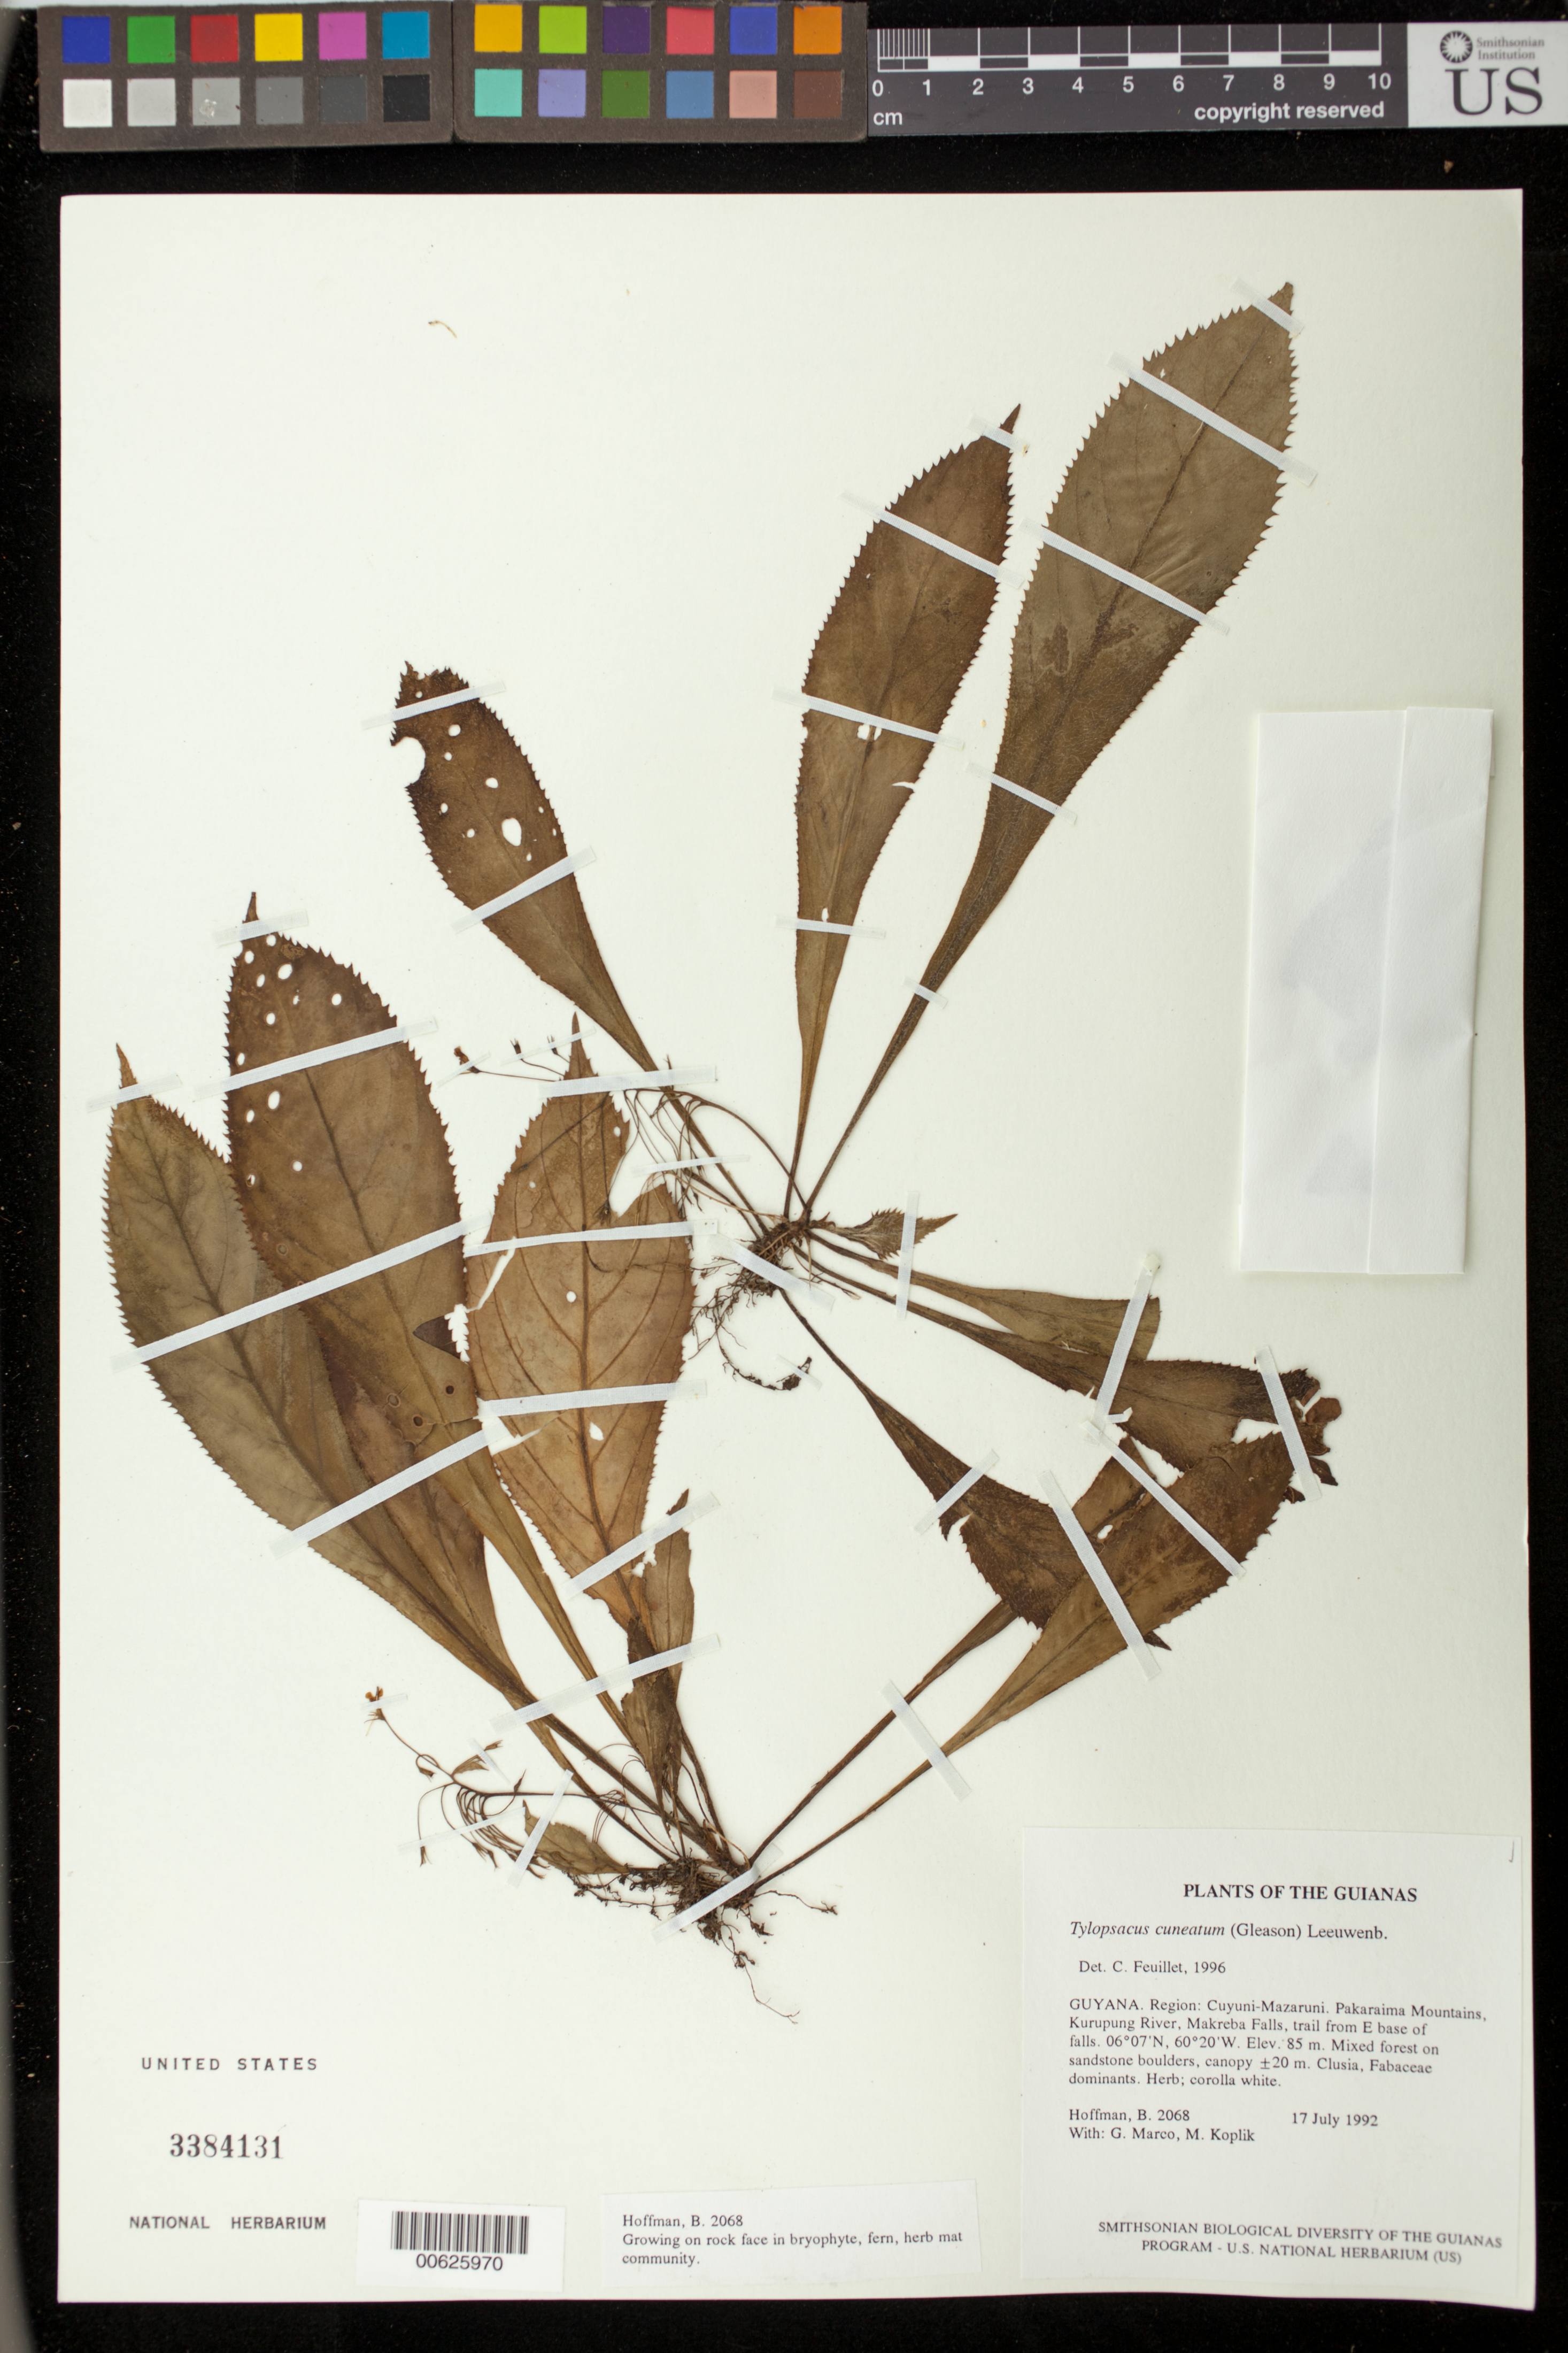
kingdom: Plantae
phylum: Tracheophyta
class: Magnoliopsida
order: Lamiales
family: Gesneriaceae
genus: Tylopsacas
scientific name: Tylopsacas cuneata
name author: (Gleason) Leeuwenb.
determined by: Feuillet, C.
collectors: B. Hoffman, G. Marco & M. Koplik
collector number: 2068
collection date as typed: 17 Jul 1992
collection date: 1992-07-17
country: Guyana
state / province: Cuyuni-Mazaruni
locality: Pakaraima Mts, Kurupung River, Makreba Falls, trail from E base of falls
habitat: Mixed forest on sandstone boulders, canopy ±20 m; growing on rock face in bryophyte, fern, herb mat community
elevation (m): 85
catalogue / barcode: US 3384131